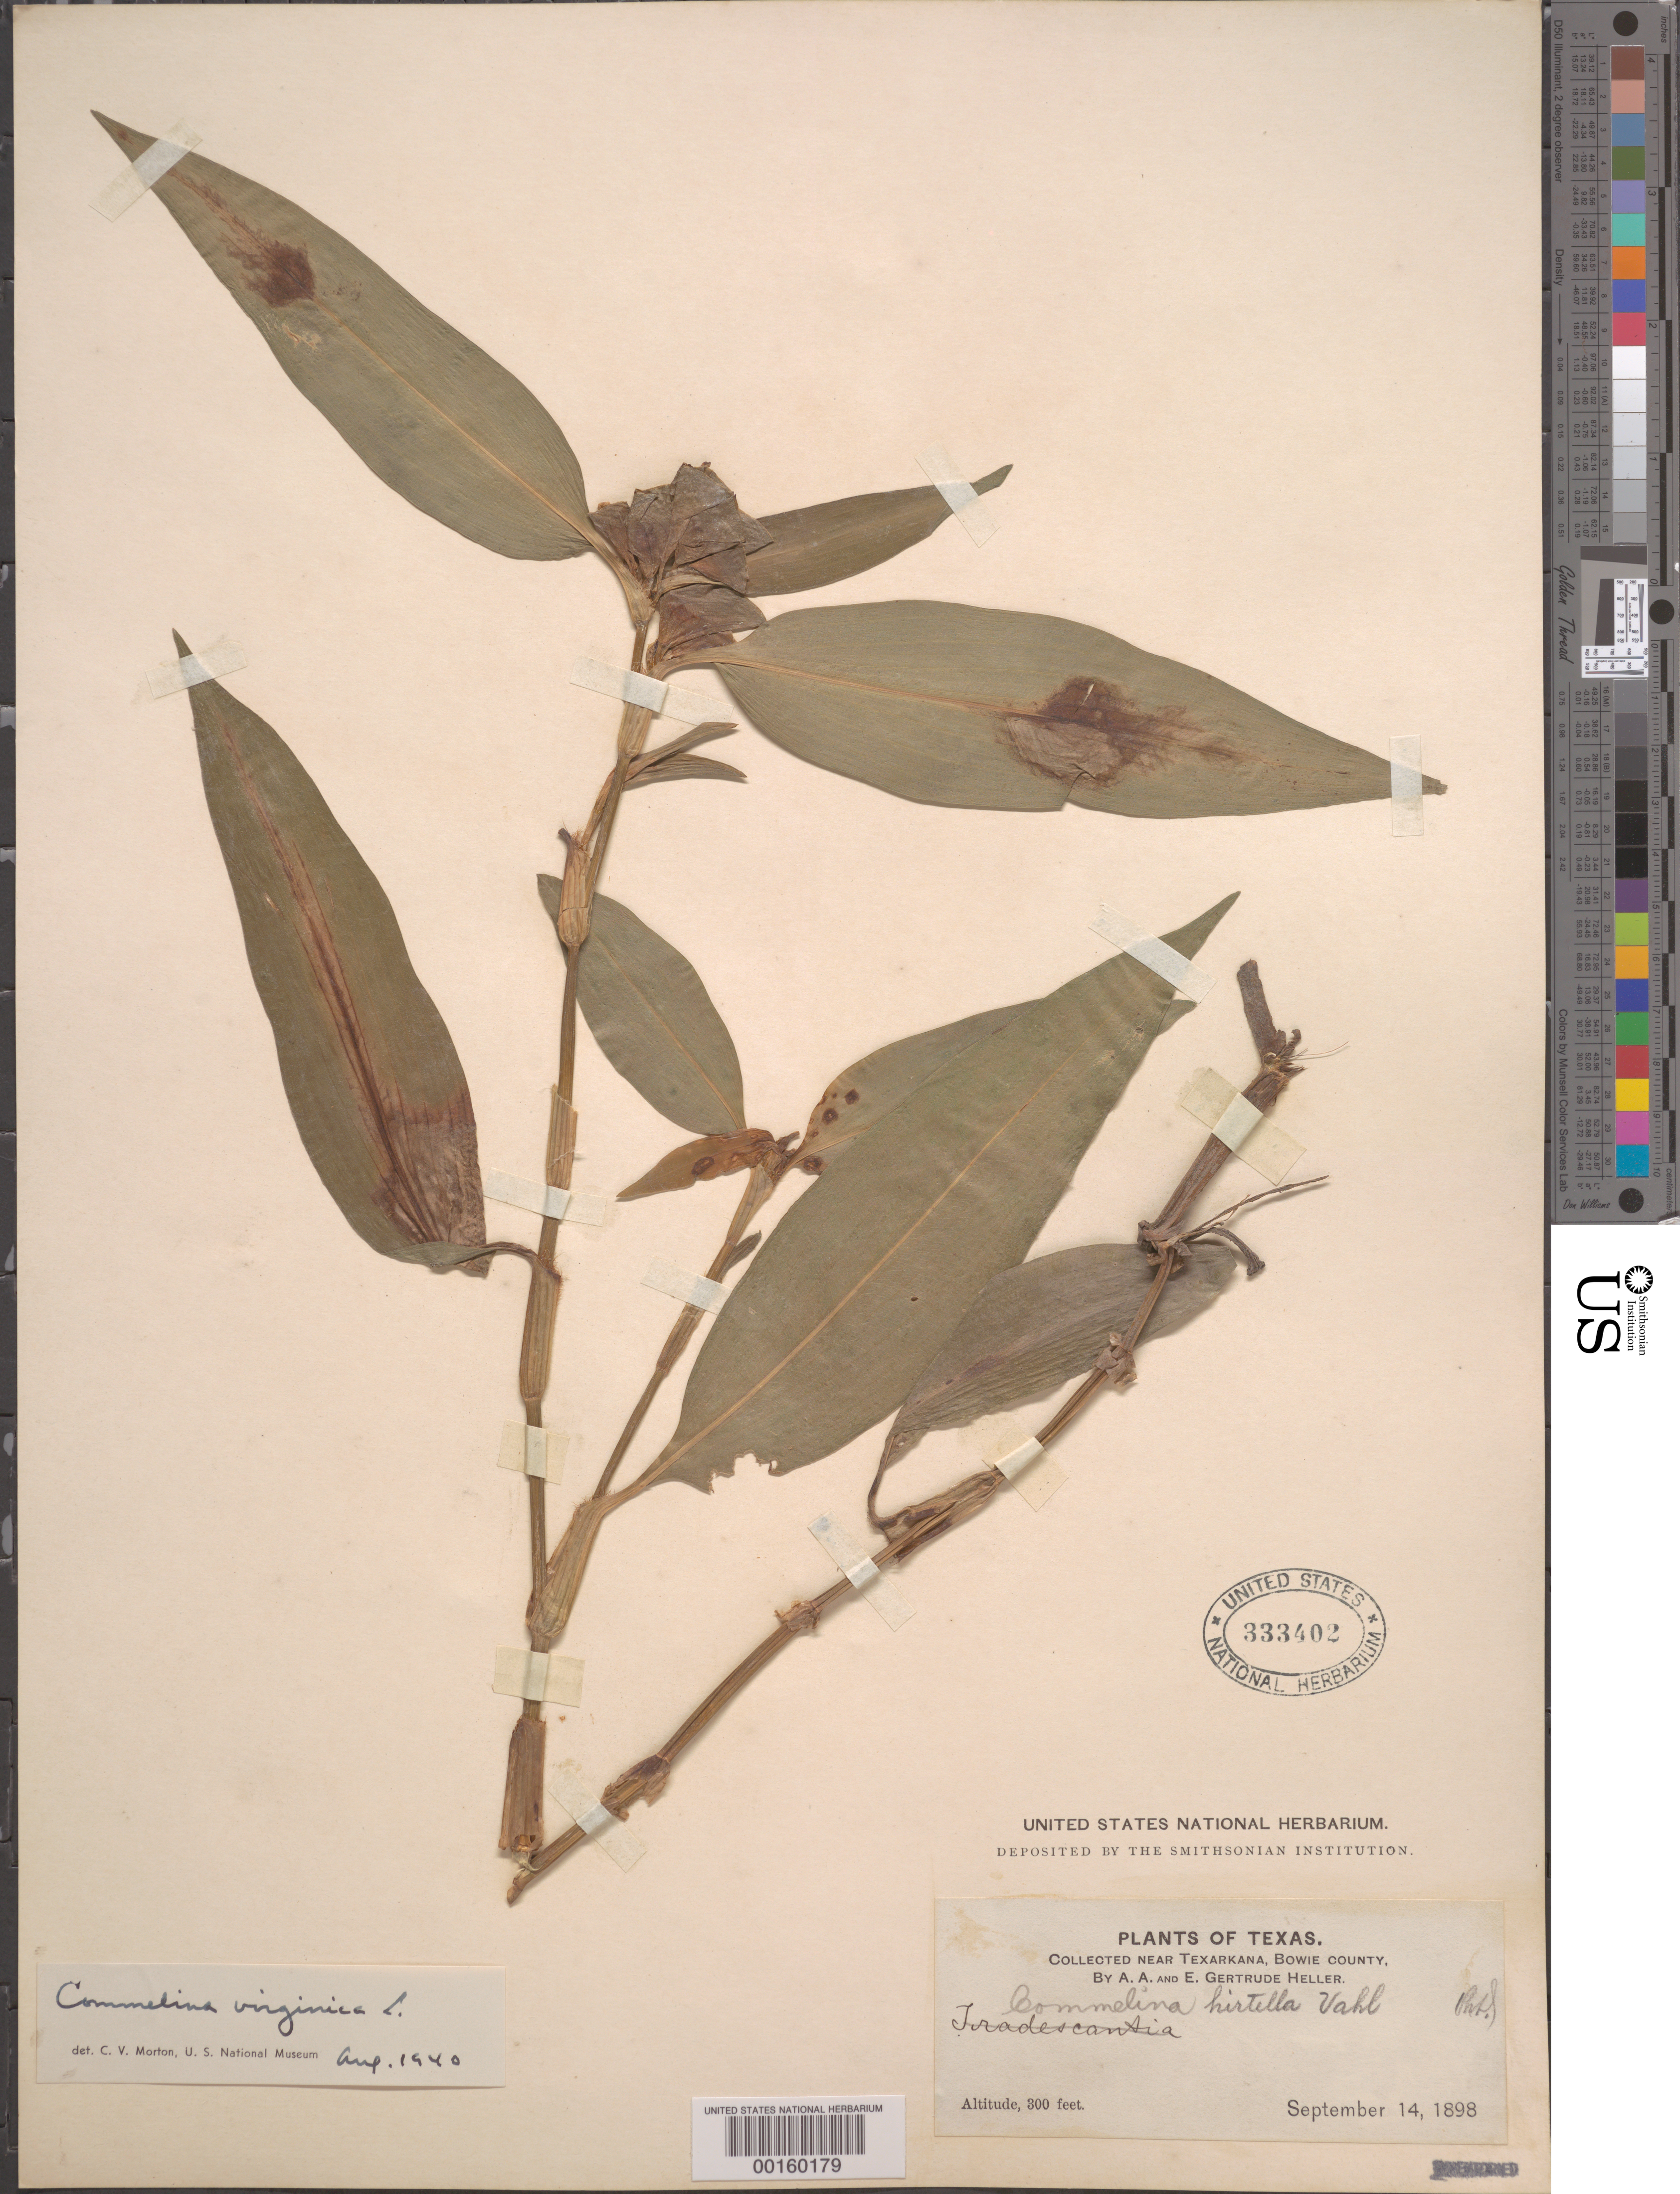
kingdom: Plantae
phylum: Tracheophyta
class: Liliopsida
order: Commelinales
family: Commelinaceae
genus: Commelina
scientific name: Commelina virginica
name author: L.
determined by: Morton, C. V.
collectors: A. A. Heller & E. G. Heller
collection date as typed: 14 Sep 1898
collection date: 1898-09-14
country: United States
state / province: Texas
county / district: Bowie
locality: Texarkana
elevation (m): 92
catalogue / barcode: US 333402